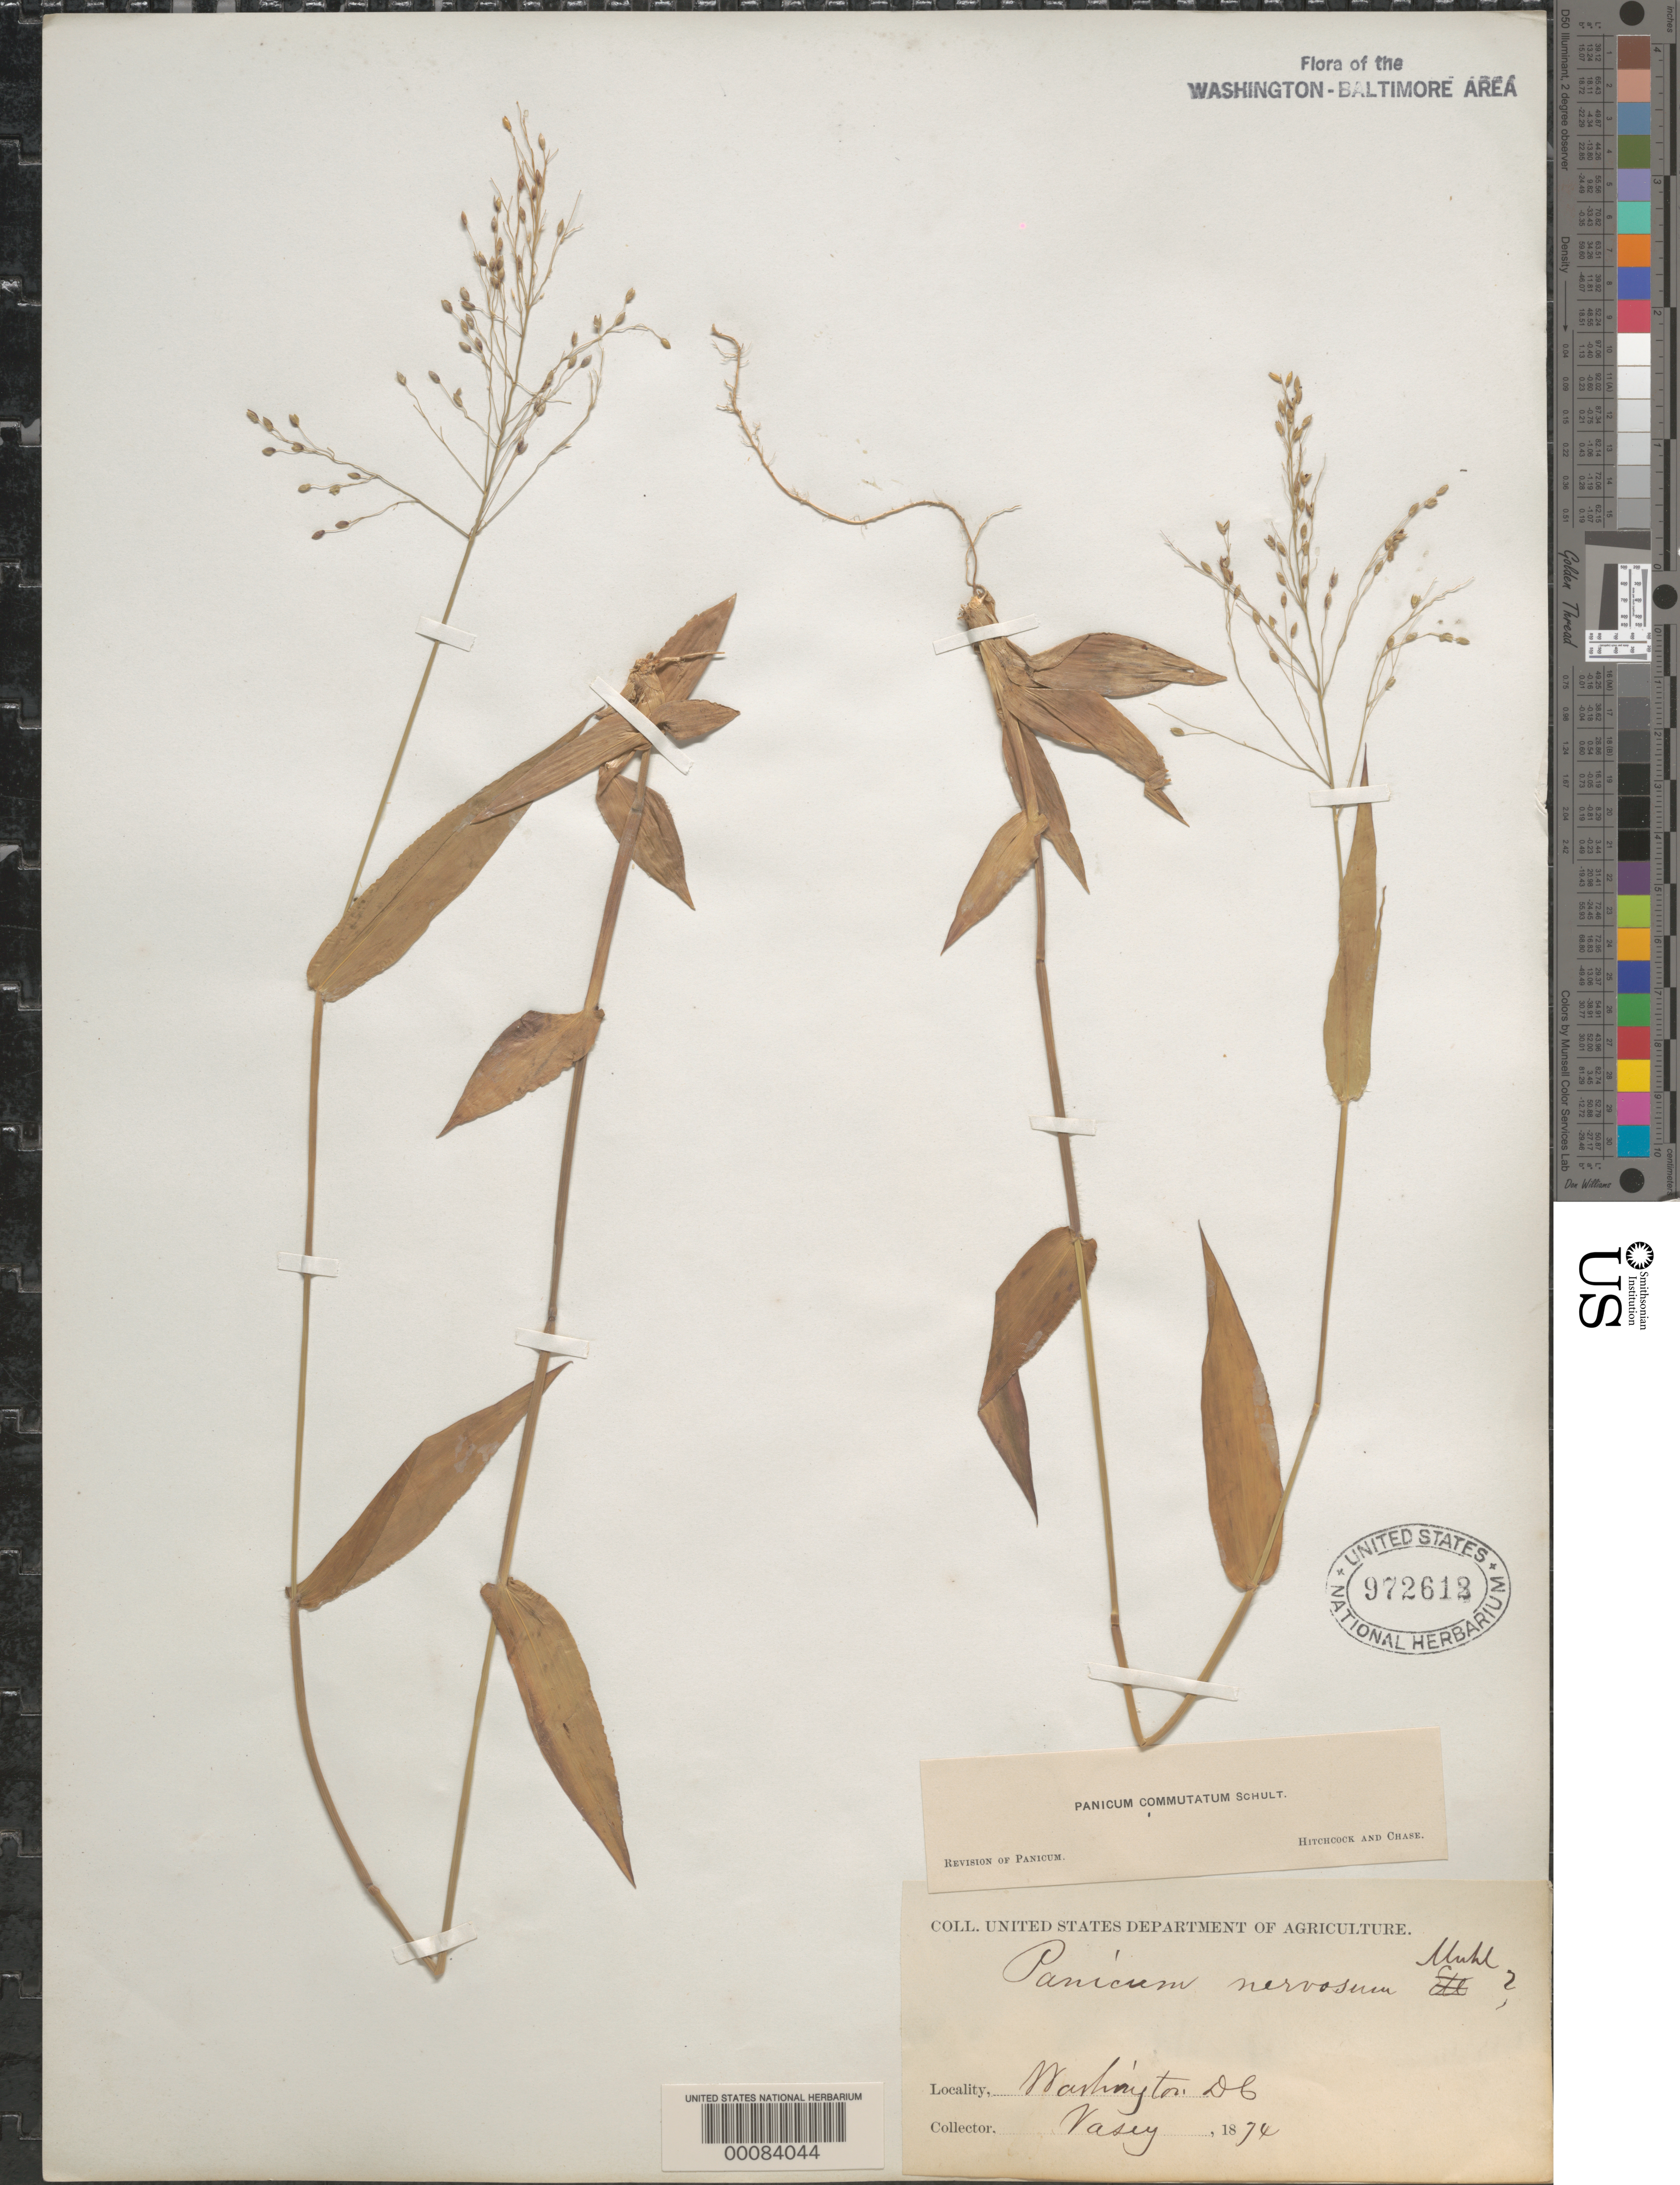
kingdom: Plantae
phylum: Tracheophyta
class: Liliopsida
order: Poales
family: Poaceae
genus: Dichanthelium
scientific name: Dichanthelium commutatum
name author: (Schult.) Gould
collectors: G. R. Vasey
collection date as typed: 1874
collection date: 1874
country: United States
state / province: District of Columbia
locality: Washington, DC area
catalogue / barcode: US 972612